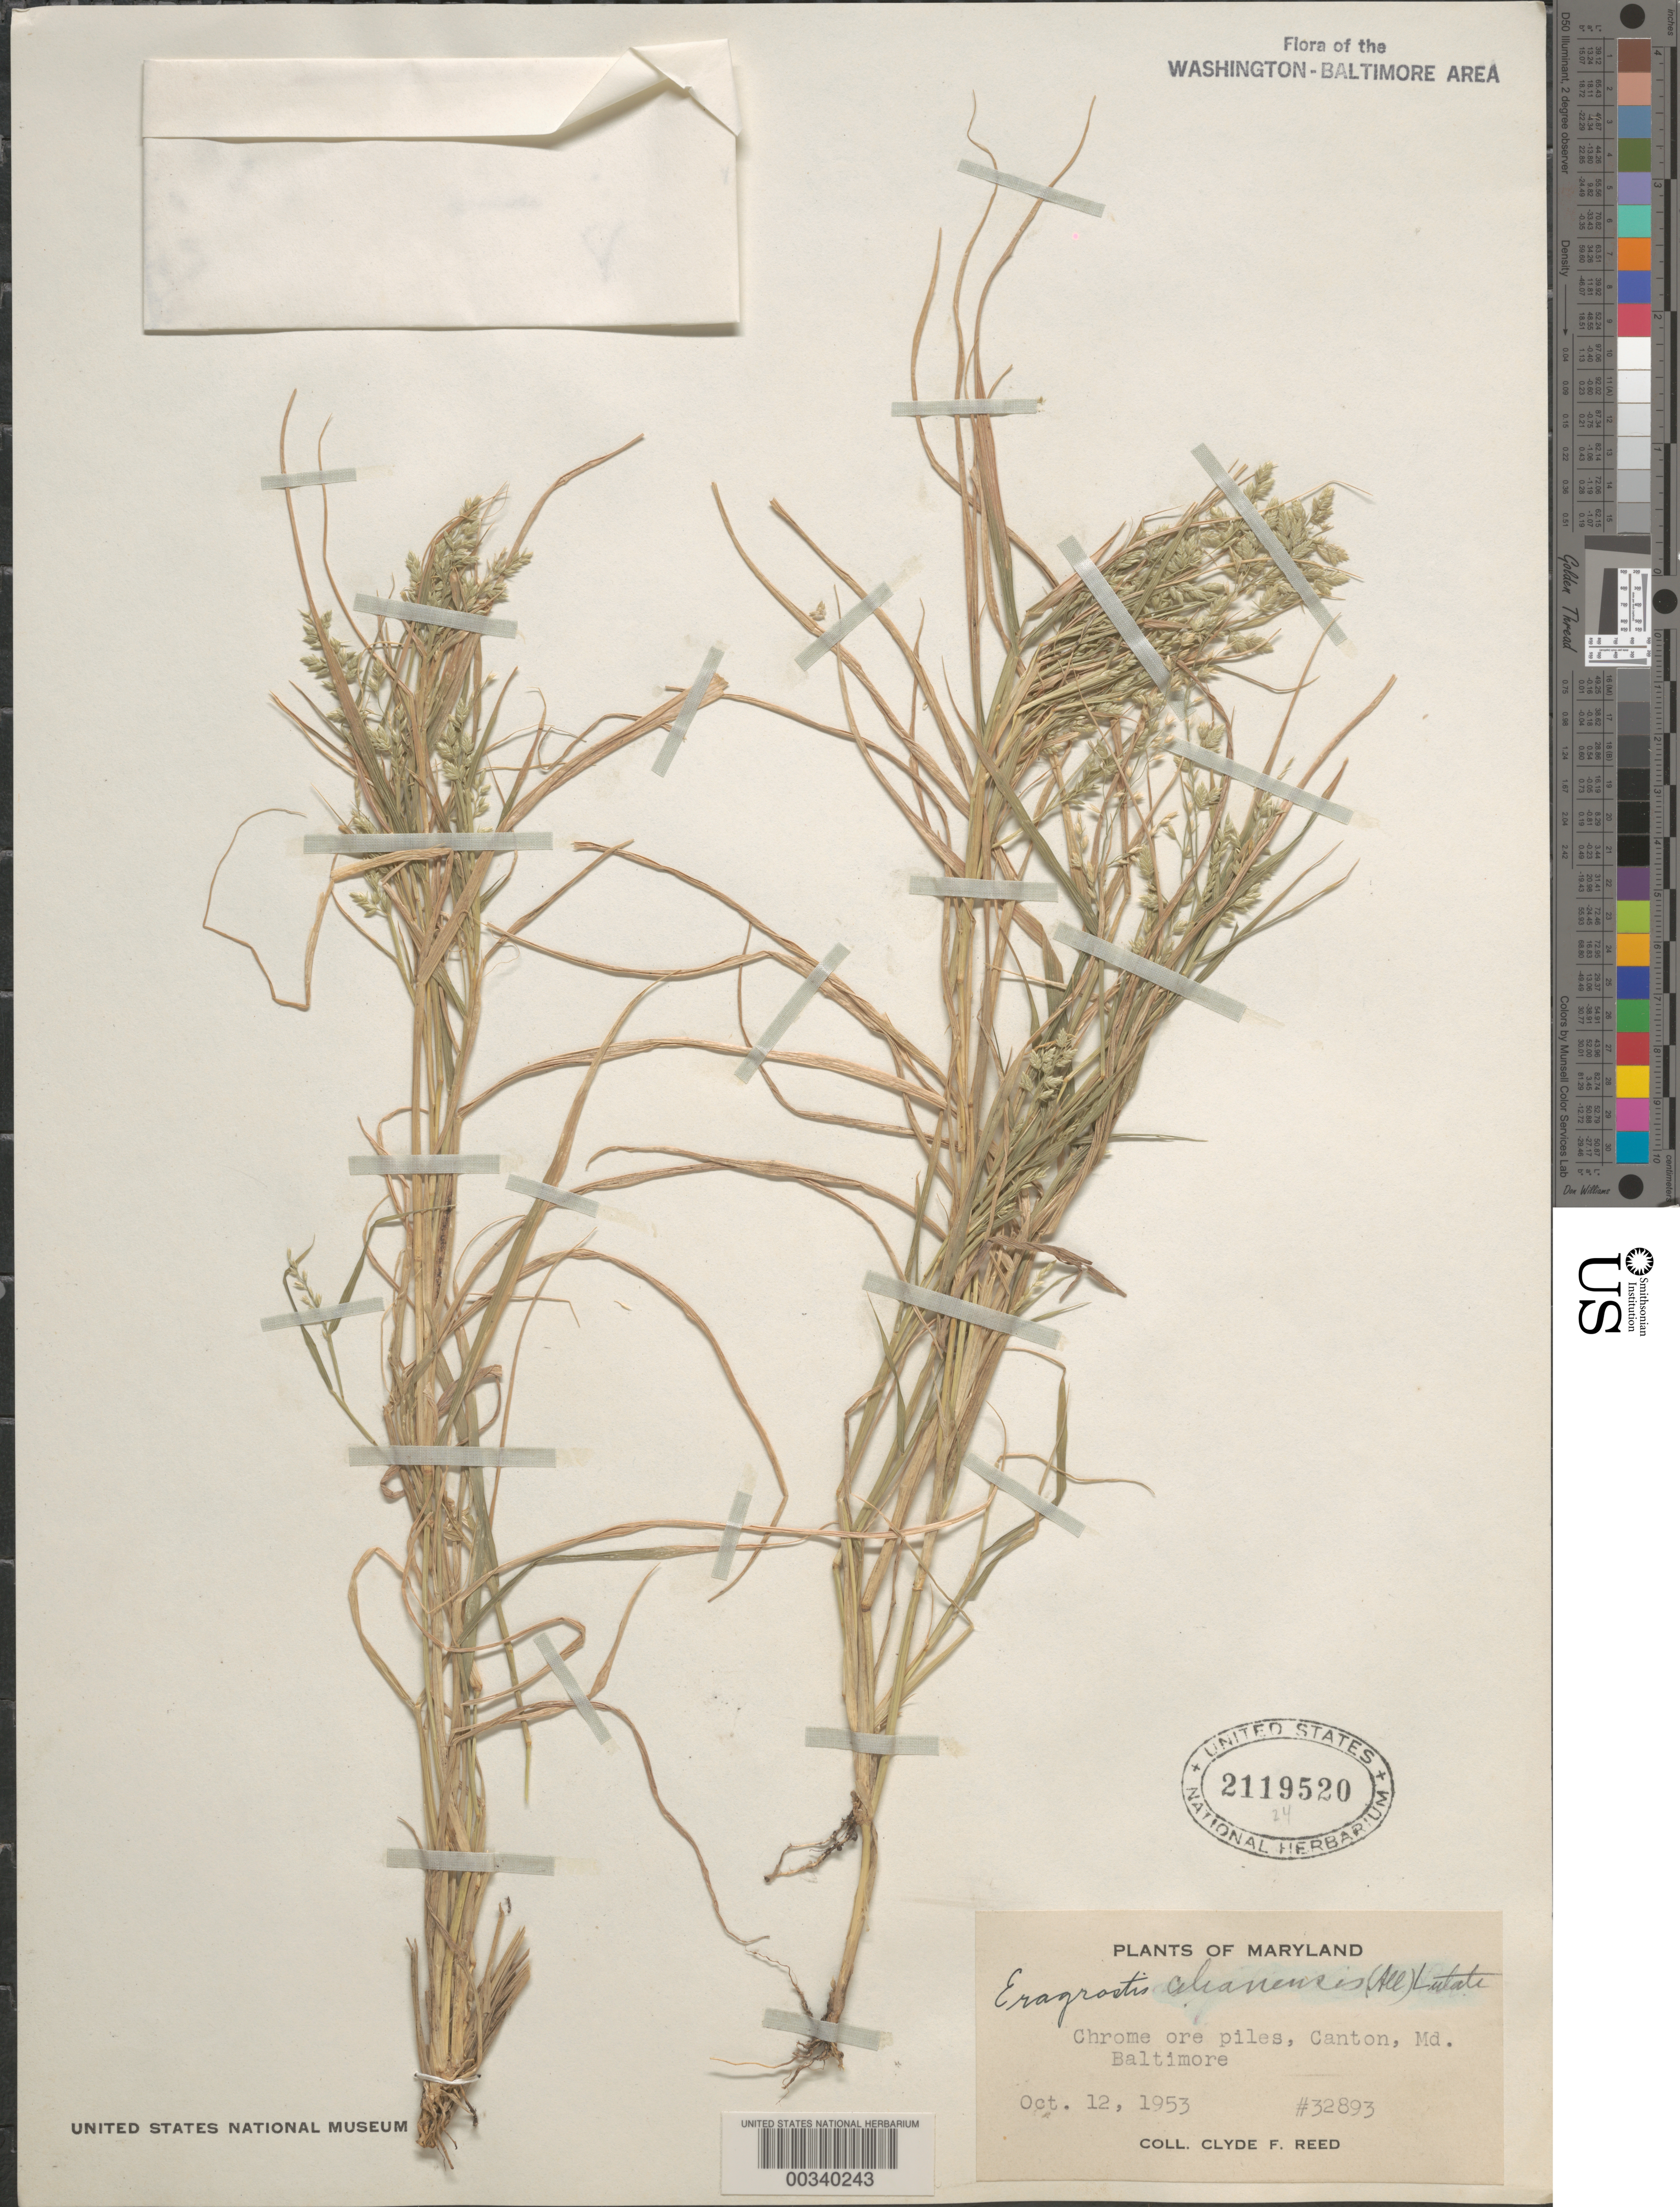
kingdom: Plantae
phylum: Tracheophyta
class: Liliopsida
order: Poales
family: Poaceae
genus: Eragrostis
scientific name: Eragrostis cilianensis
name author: (Bellardi) Vignolo ex Janch.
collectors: C. F. Reed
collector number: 32893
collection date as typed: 12 Oct 1953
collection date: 1953-10-12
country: United States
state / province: Maryland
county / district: City of Baltimore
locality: Canton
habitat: Chrome ore piles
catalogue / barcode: US 2119520